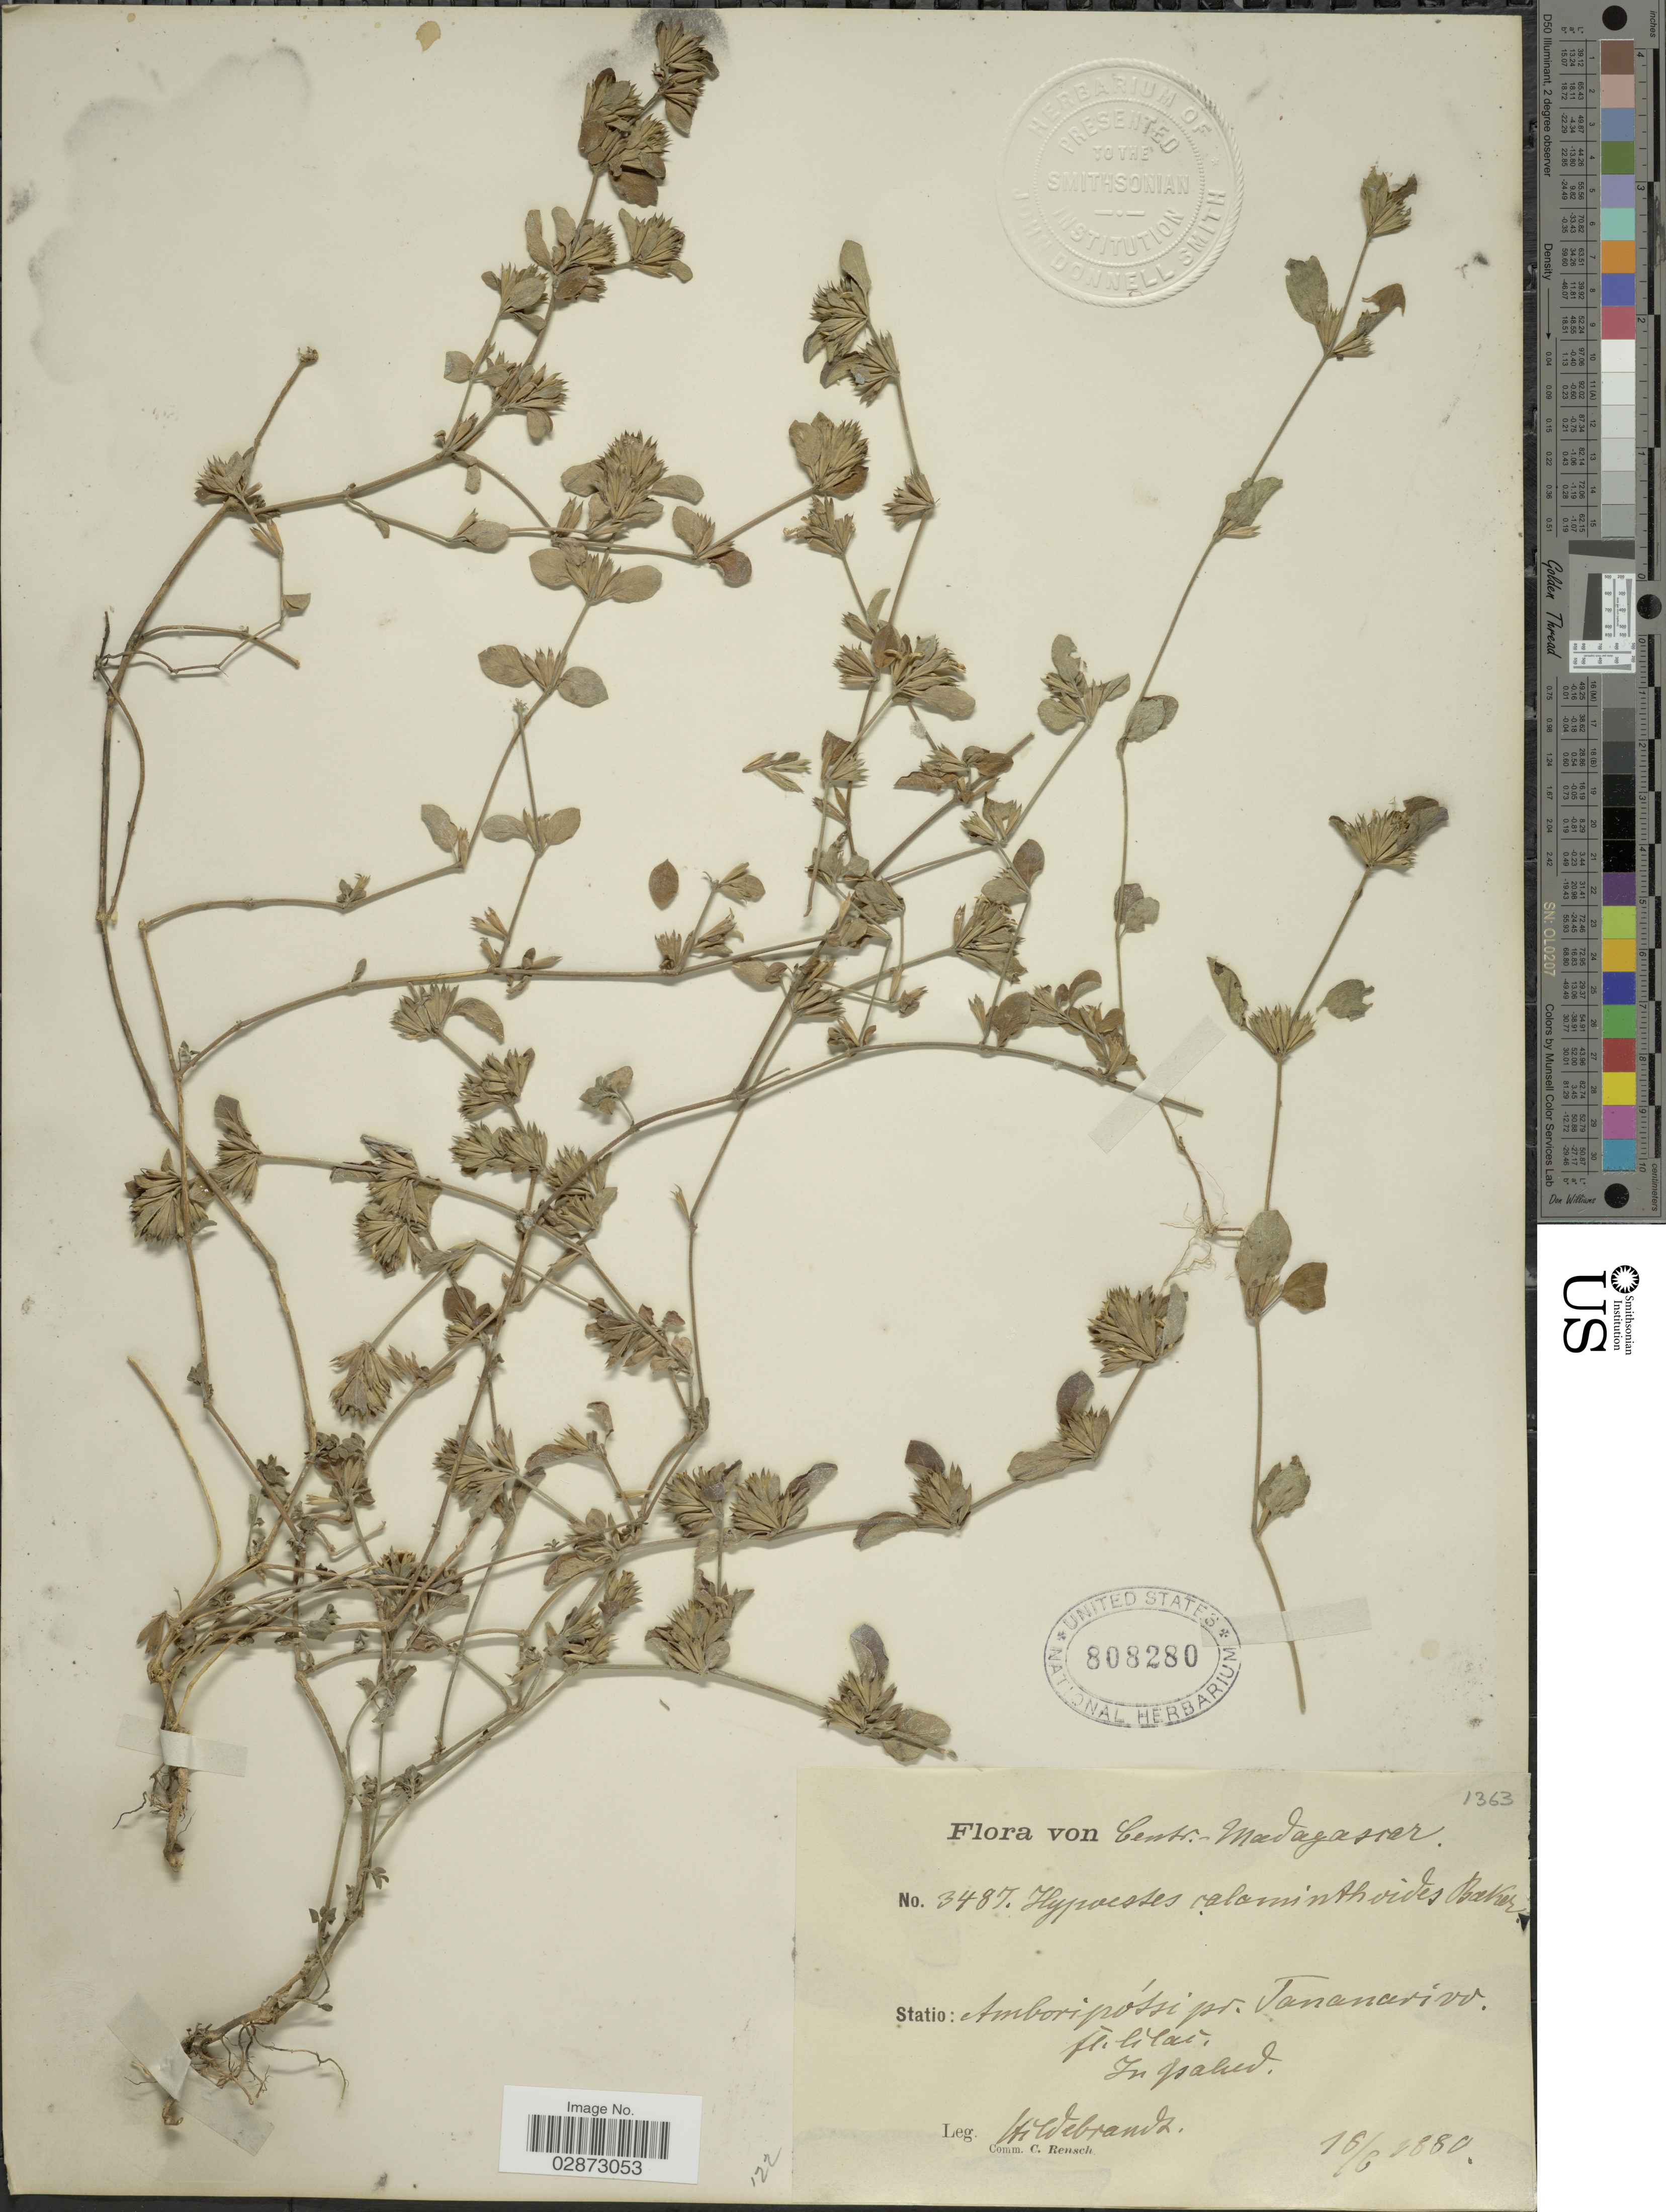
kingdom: Plantae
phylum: Tracheophyta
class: Magnoliopsida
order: Lamiales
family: Acanthaceae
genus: Hypoestes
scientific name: Hypoestes calaminthoides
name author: Baker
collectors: J. Hildebrandt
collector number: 3487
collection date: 1880-06-18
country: Madagascar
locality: Centr.-Madagascar. Statio: Amboripotsi pr. Tananarivo. In palud.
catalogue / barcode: US 808280